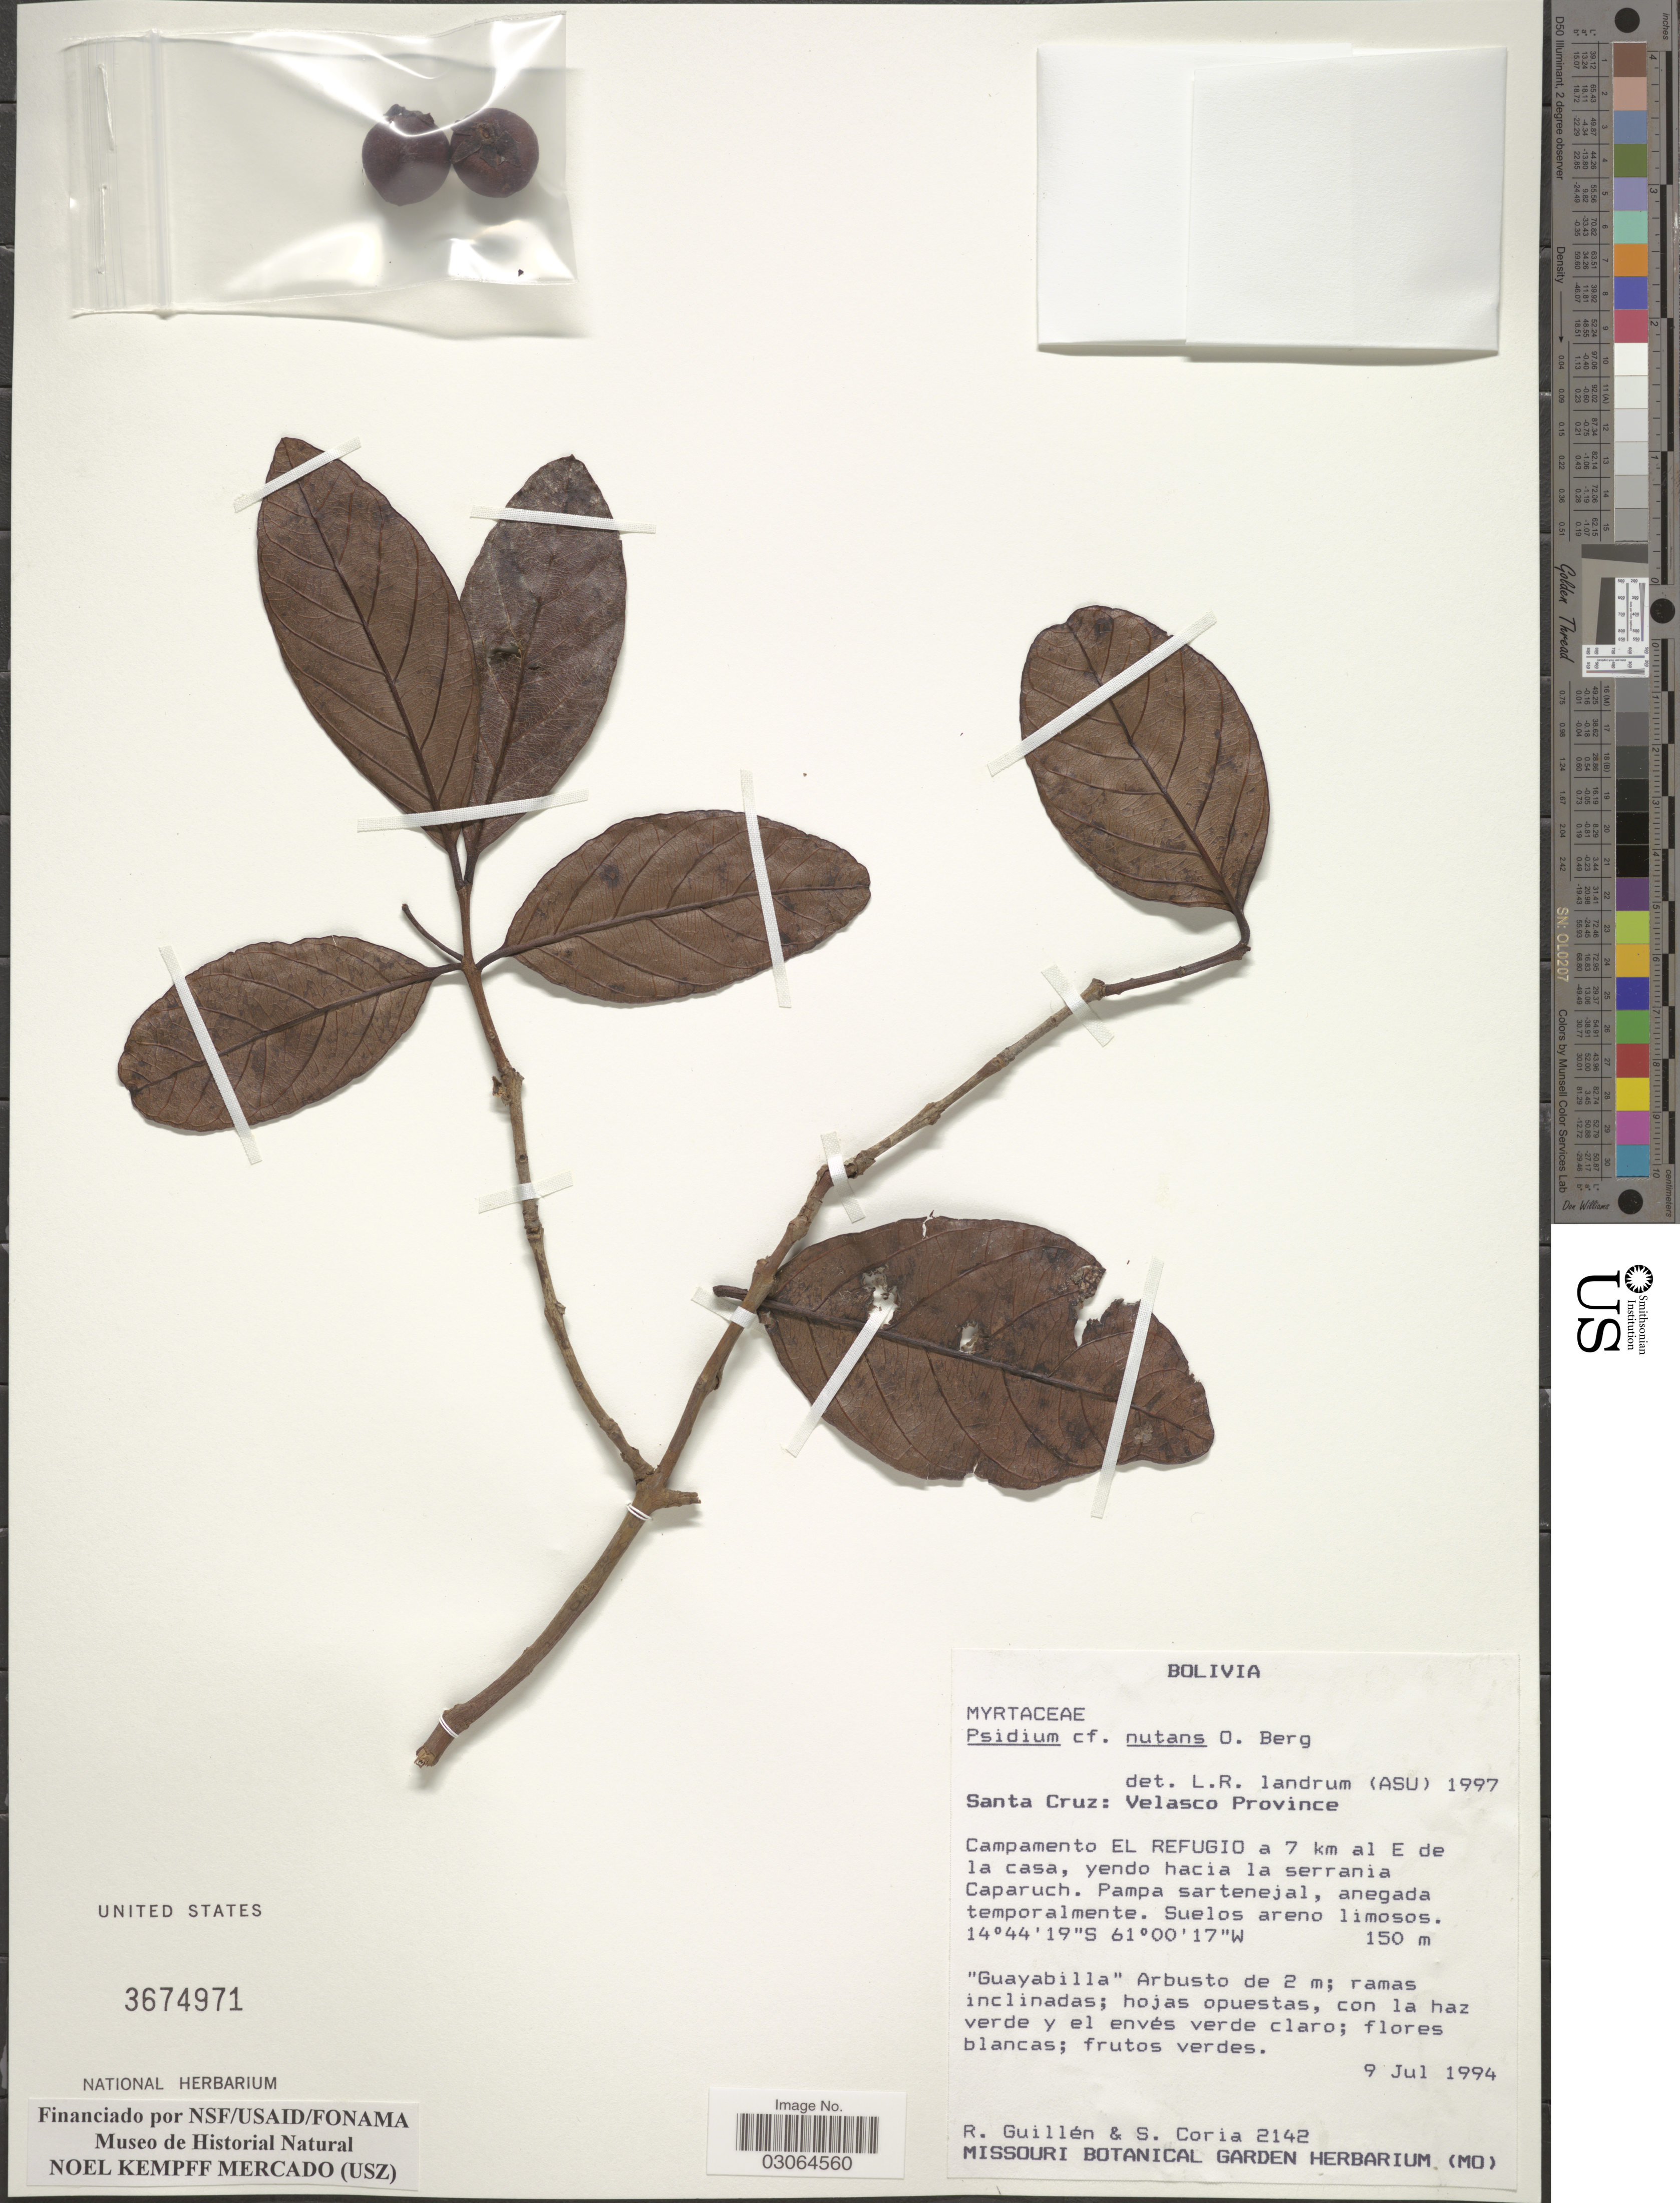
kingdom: Plantae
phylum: Tracheophyta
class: Magnoliopsida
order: Myrtales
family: Myrtaceae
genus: Psidium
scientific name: Psidium nutans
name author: O. Berg in Mart.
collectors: R. Guillen & S. Coria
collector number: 2142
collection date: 1994-07-09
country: Bolivia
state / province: Santa Cruz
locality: Velasco Province, Campamento El Refugio a 7 km al E de la casa, yendo hacia la serrania Caparuch.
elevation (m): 150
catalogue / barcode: US 3674971